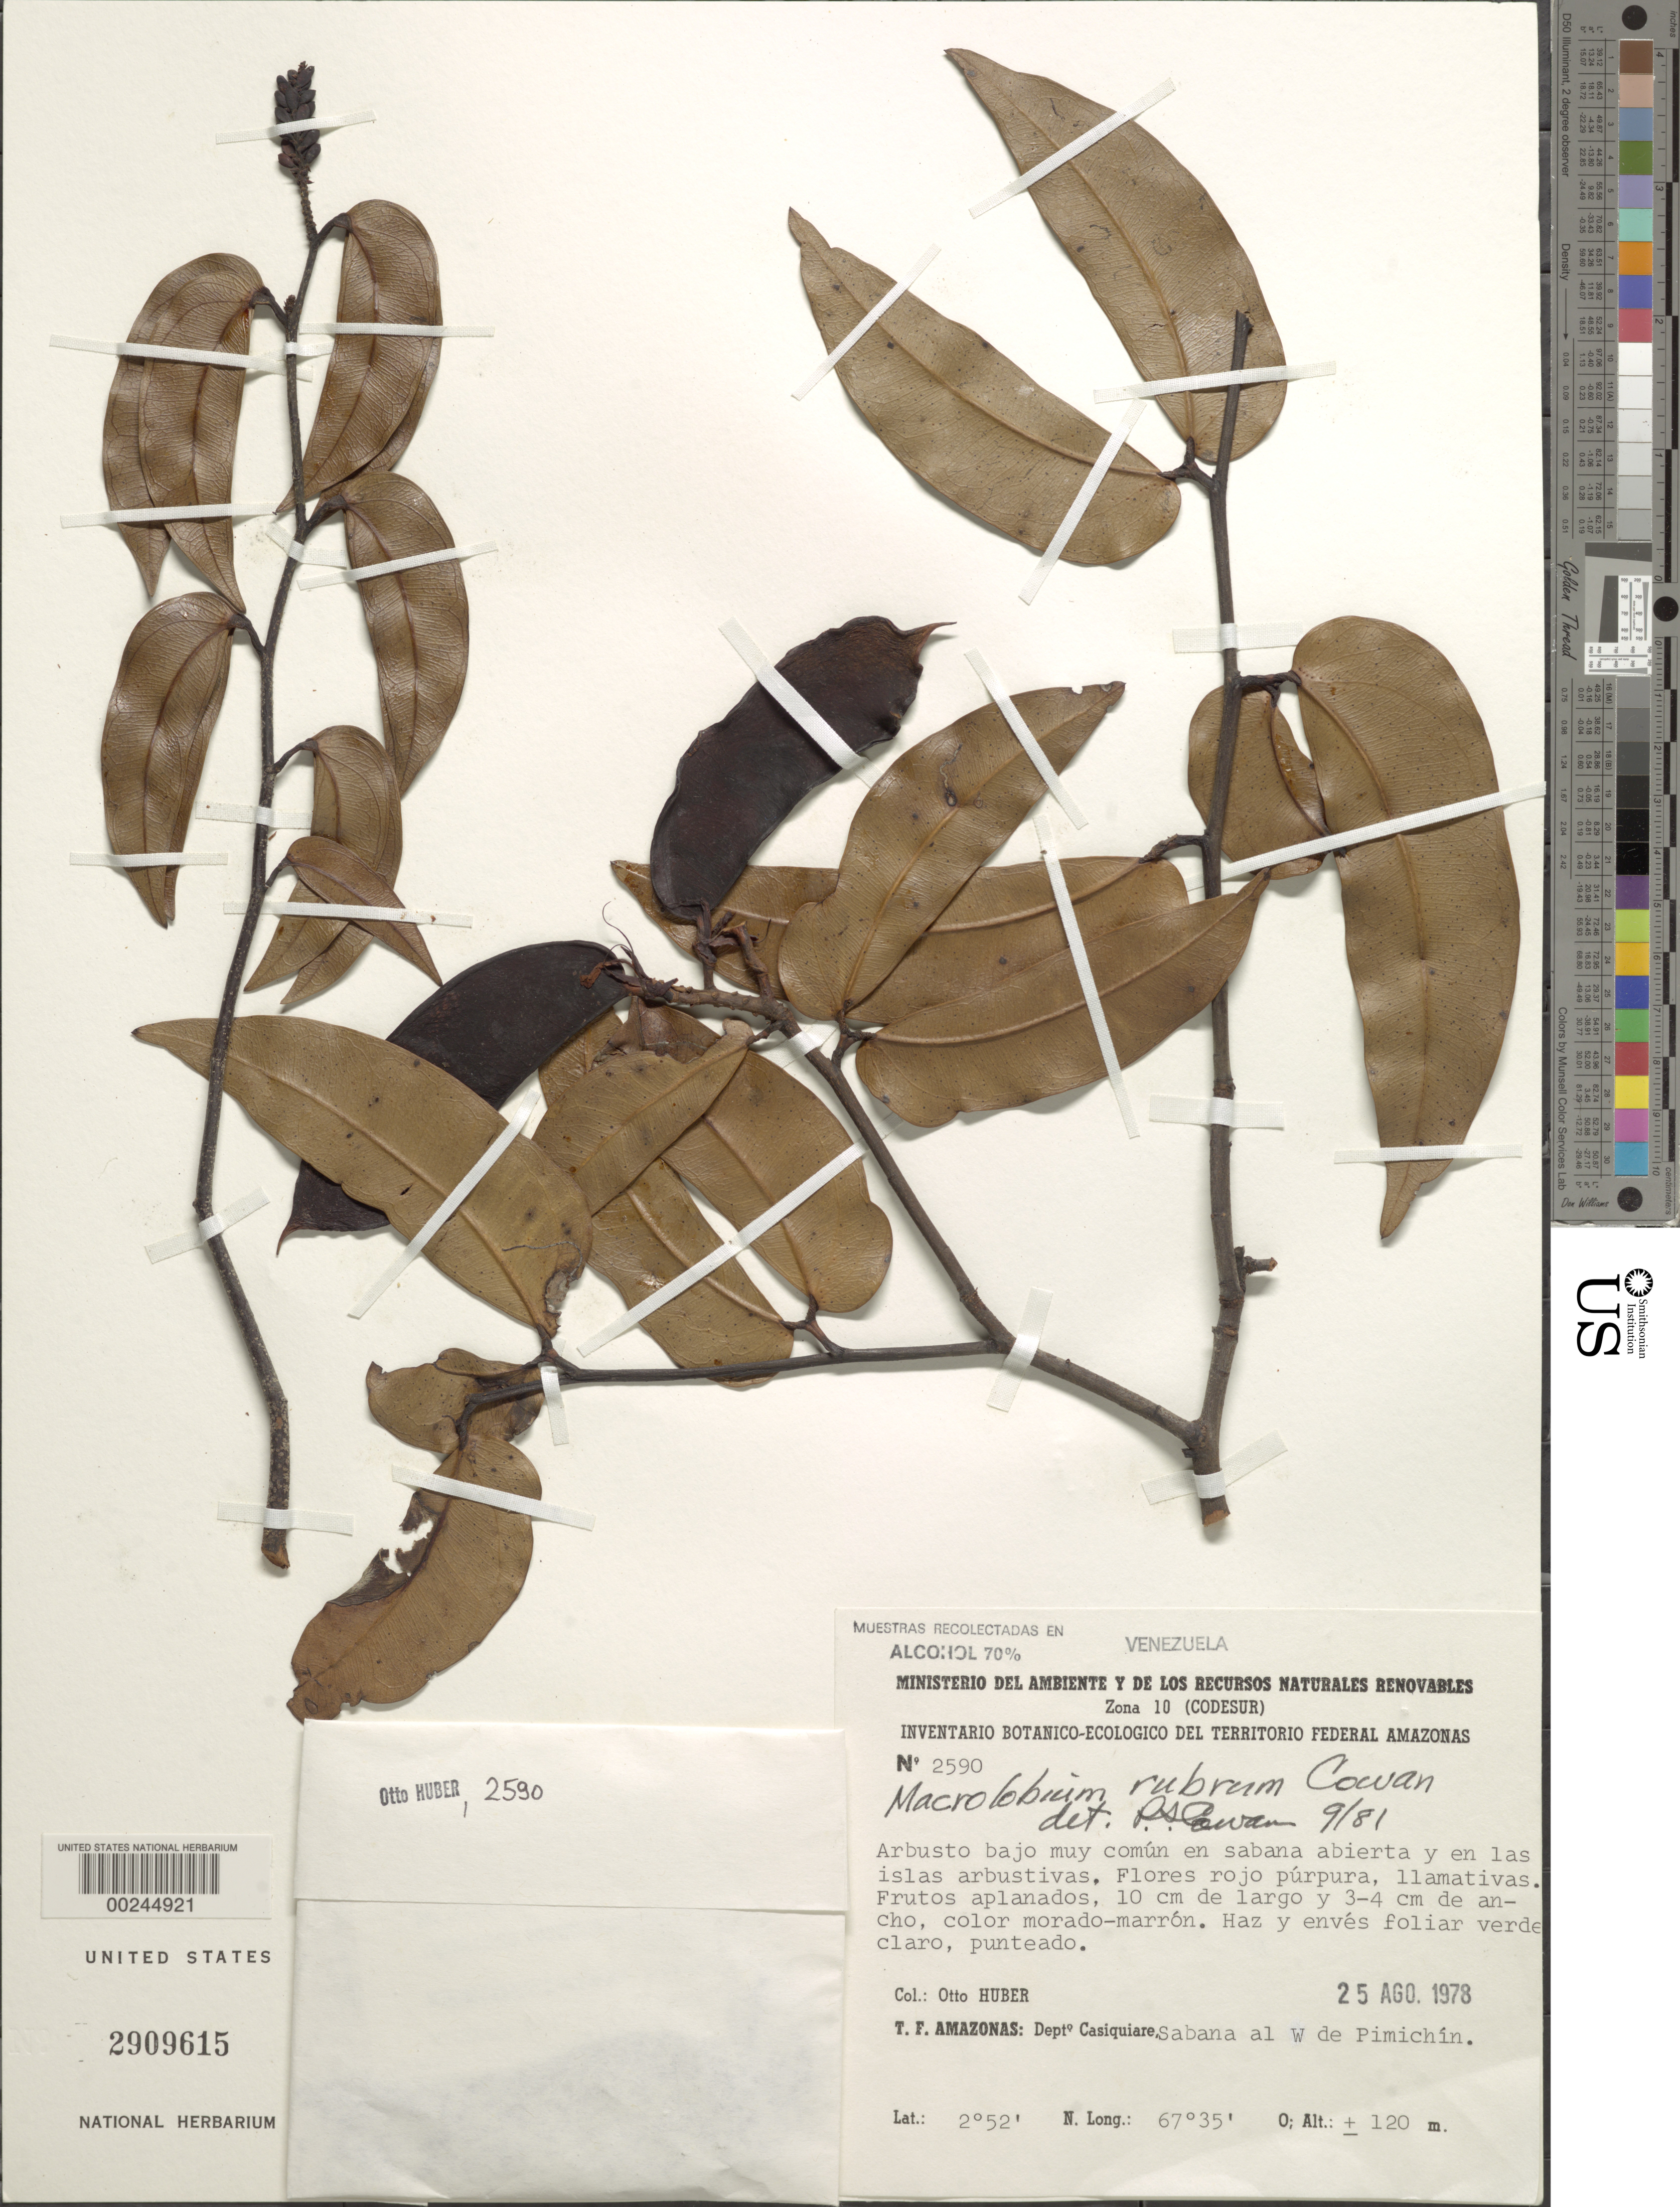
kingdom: Plantae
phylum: Tracheophyta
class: Magnoliopsida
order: Fabales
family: Fabaceae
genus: Macrolobium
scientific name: Macrolobium rubrum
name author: R.S. Cowan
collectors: O. Huber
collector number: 2590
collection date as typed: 25 Aug 1978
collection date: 1978-08-25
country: Venezuela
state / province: Amazonas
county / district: Maroa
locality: W of Pimichin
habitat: Savanna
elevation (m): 120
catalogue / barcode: US 2909615